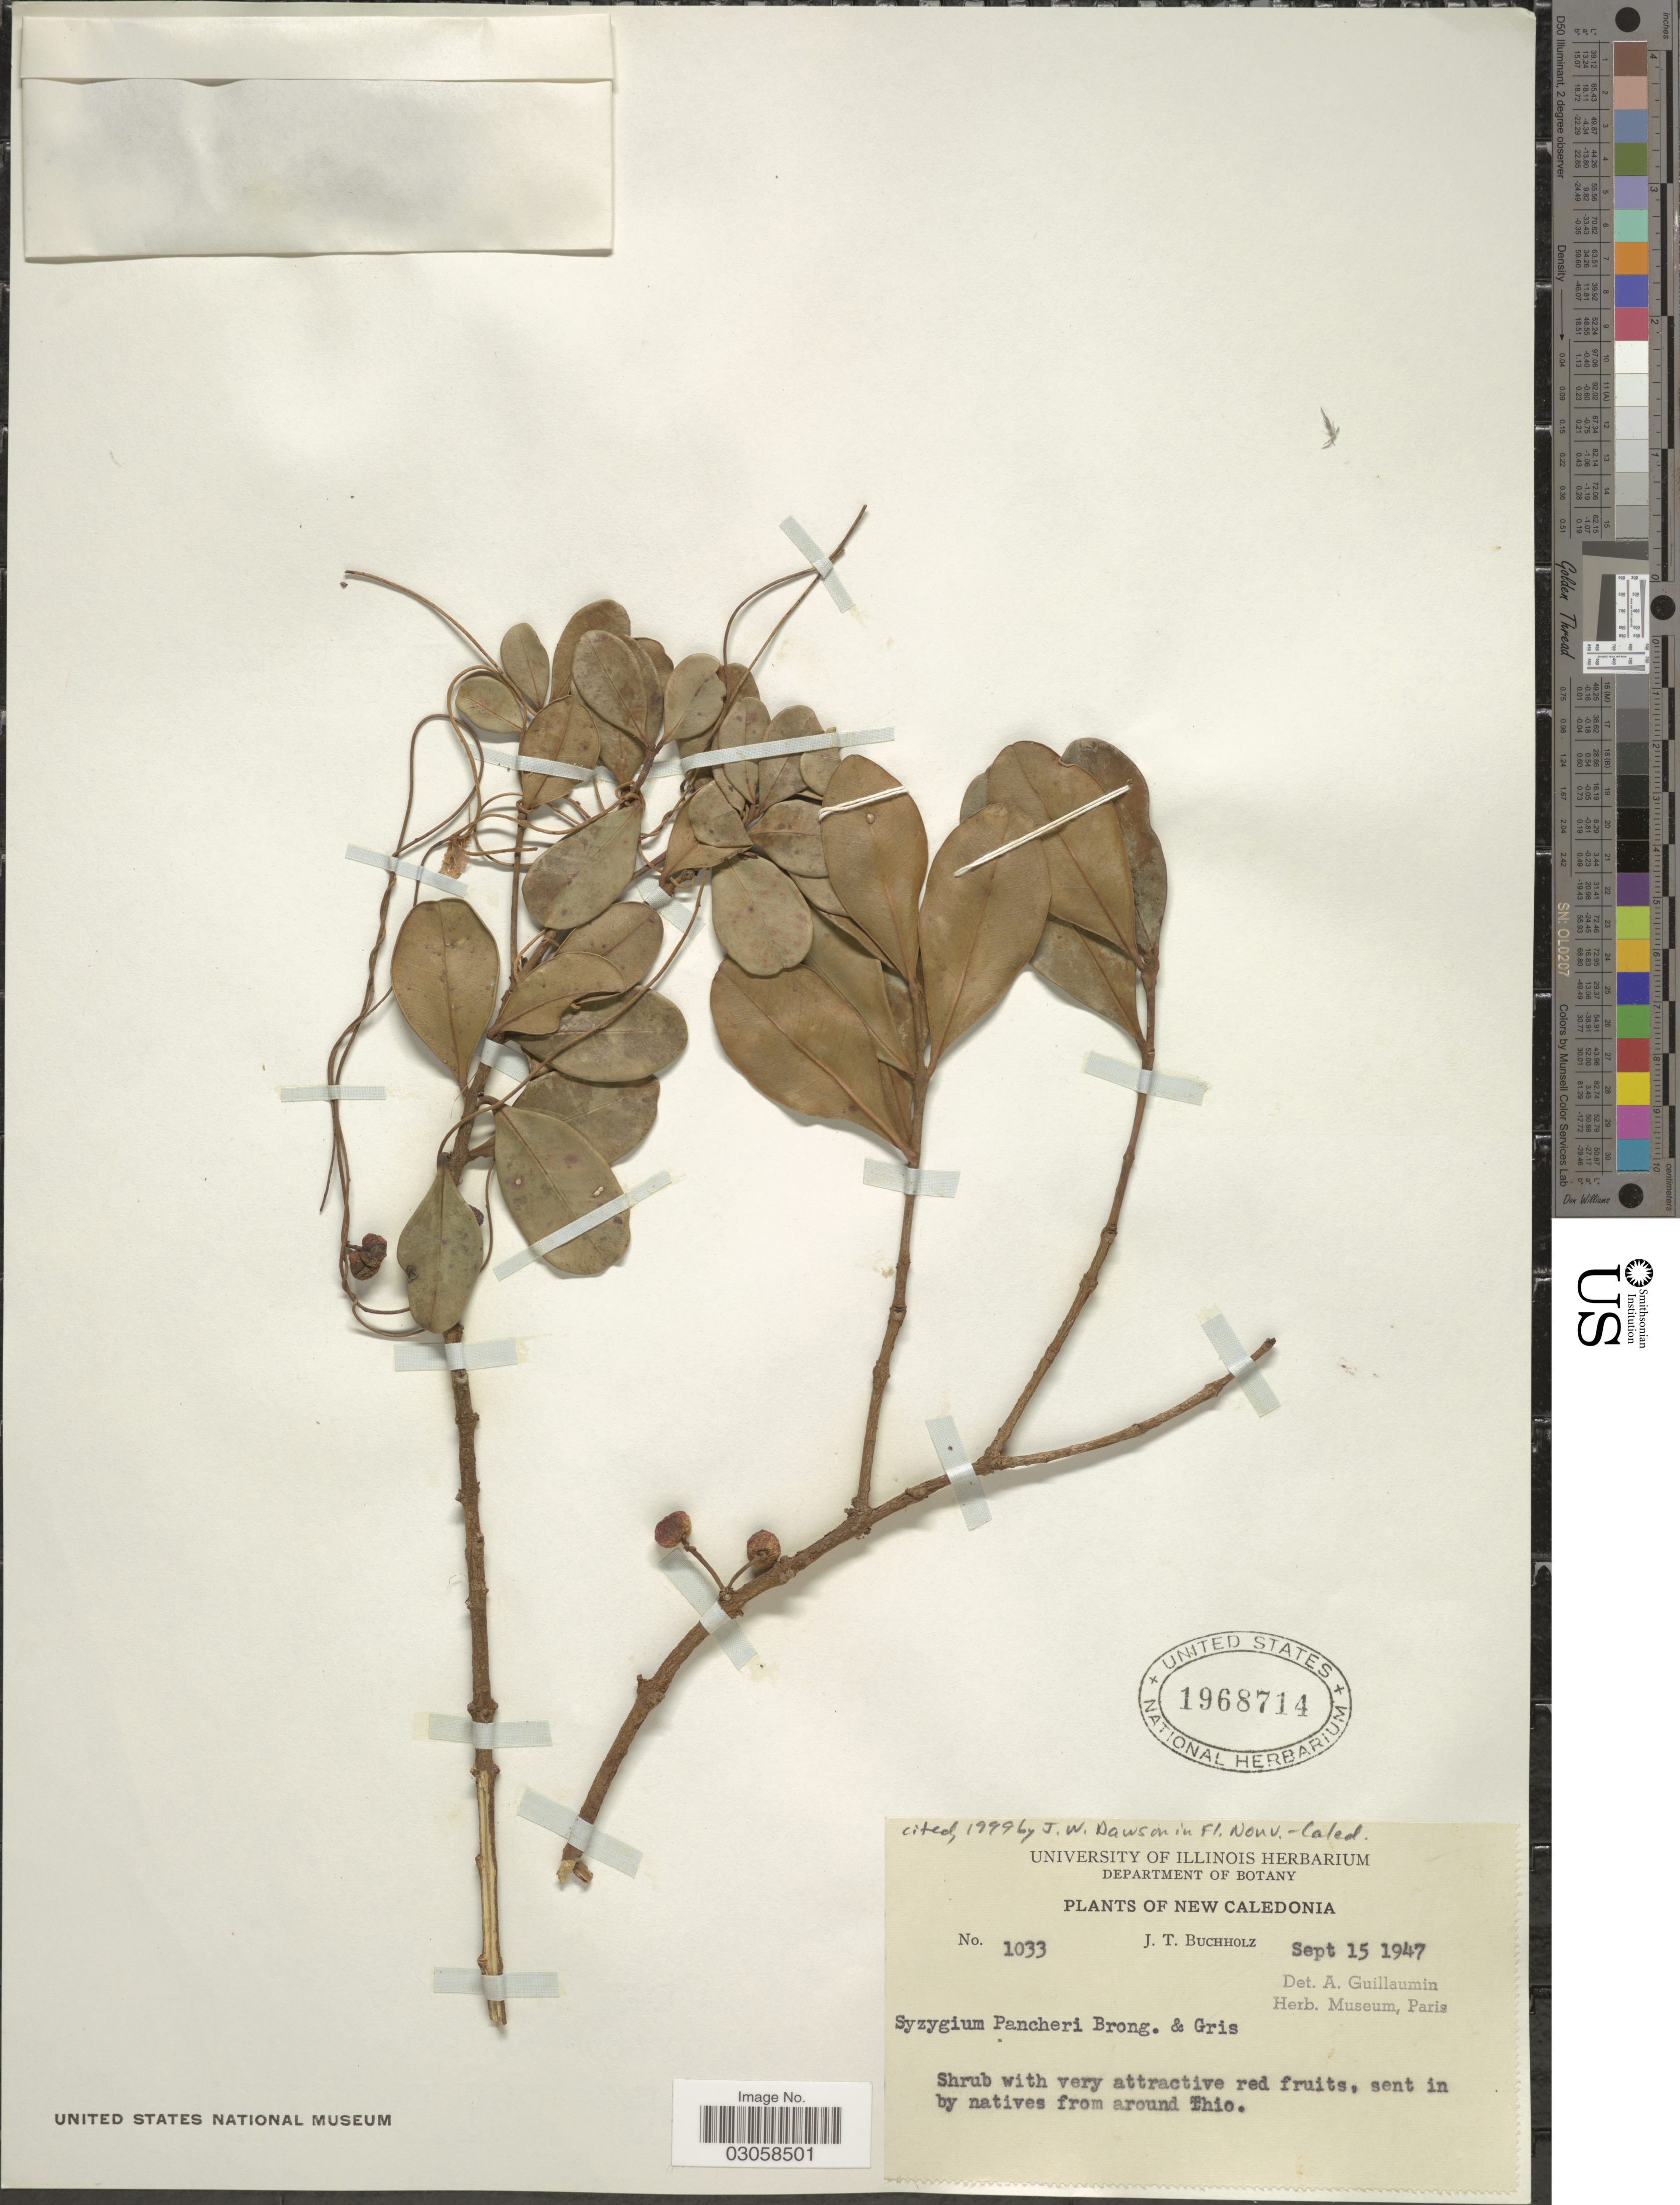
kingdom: Plantae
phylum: Tracheophyta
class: Magnoliopsida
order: Myrtales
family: Myrtaceae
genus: Syzygium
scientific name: Syzygium pancheri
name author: Brongn. & Gris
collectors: J. T. Buchholz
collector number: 1033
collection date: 1947-09-15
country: New Caledonia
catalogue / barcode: US 1968714